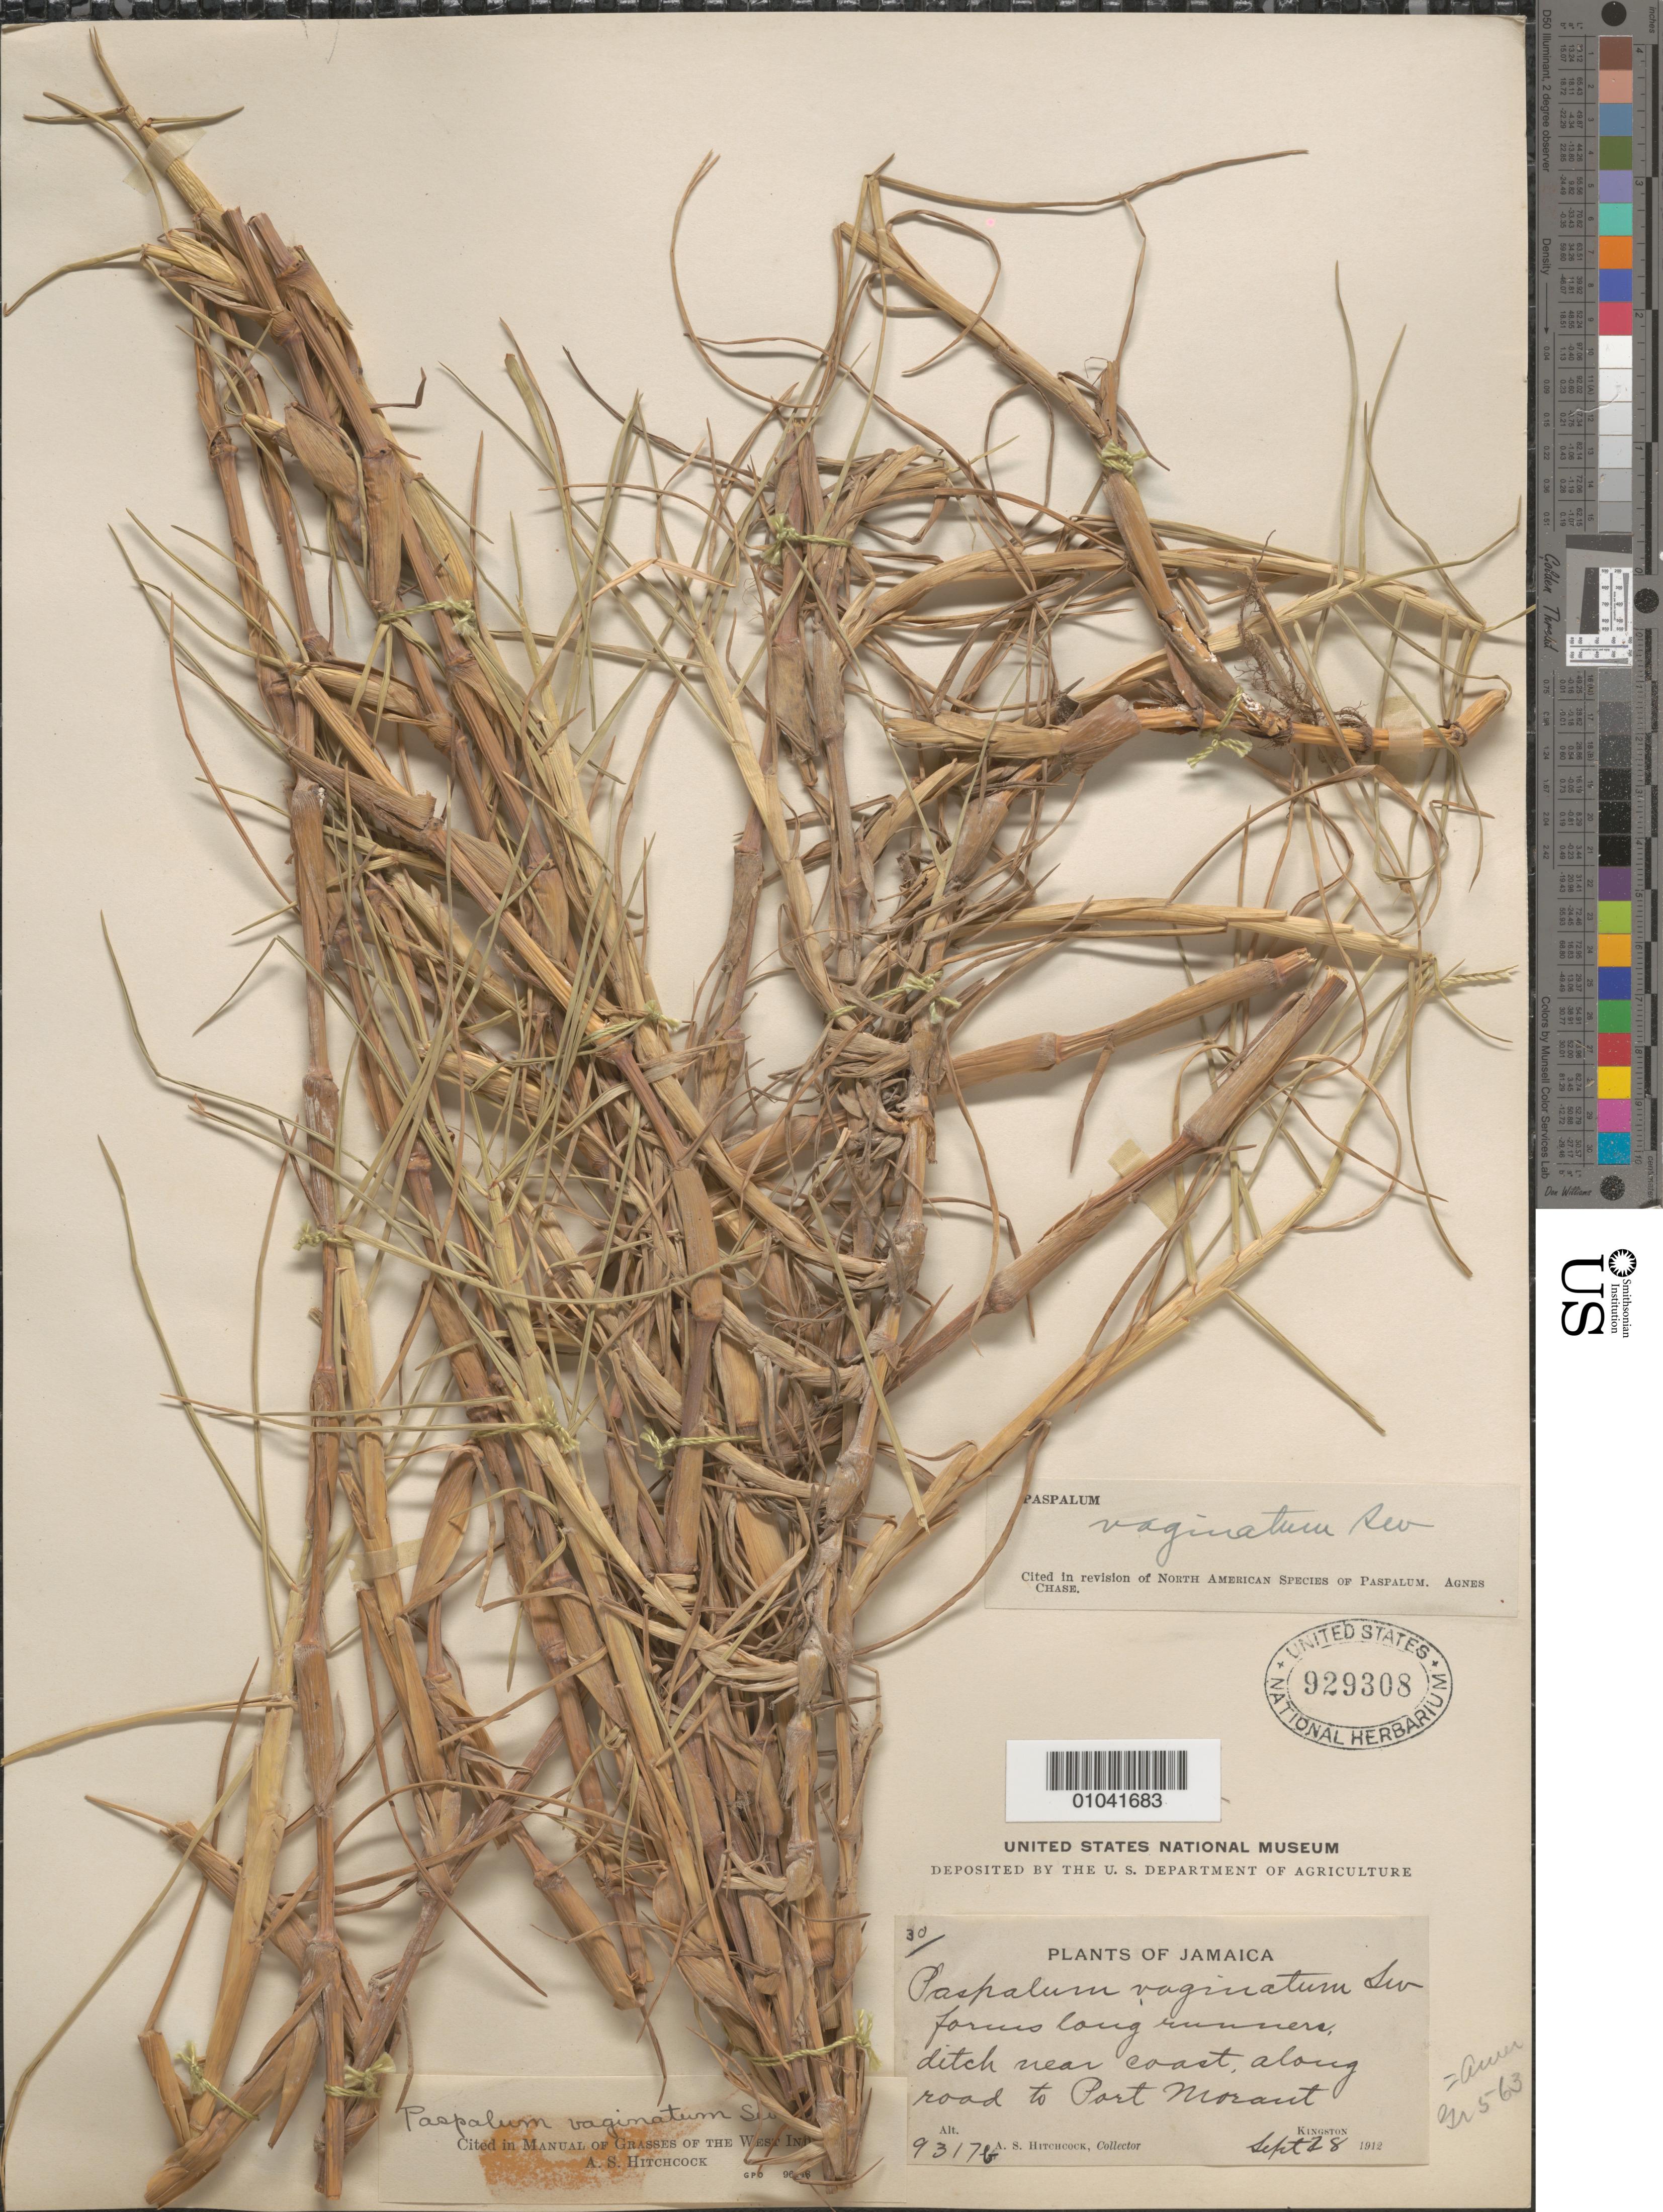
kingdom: Plantae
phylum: Tracheophyta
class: Liliopsida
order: Poales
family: Poaceae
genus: Paspalum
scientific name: Paspalum vaginatum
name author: Sw.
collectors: A. S. Hitchcock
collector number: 9317b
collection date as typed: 28 Sep 1912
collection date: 1912-09-28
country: Jamaica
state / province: Kingston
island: Jamaica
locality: Along road to Port Morant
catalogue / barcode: US 929308